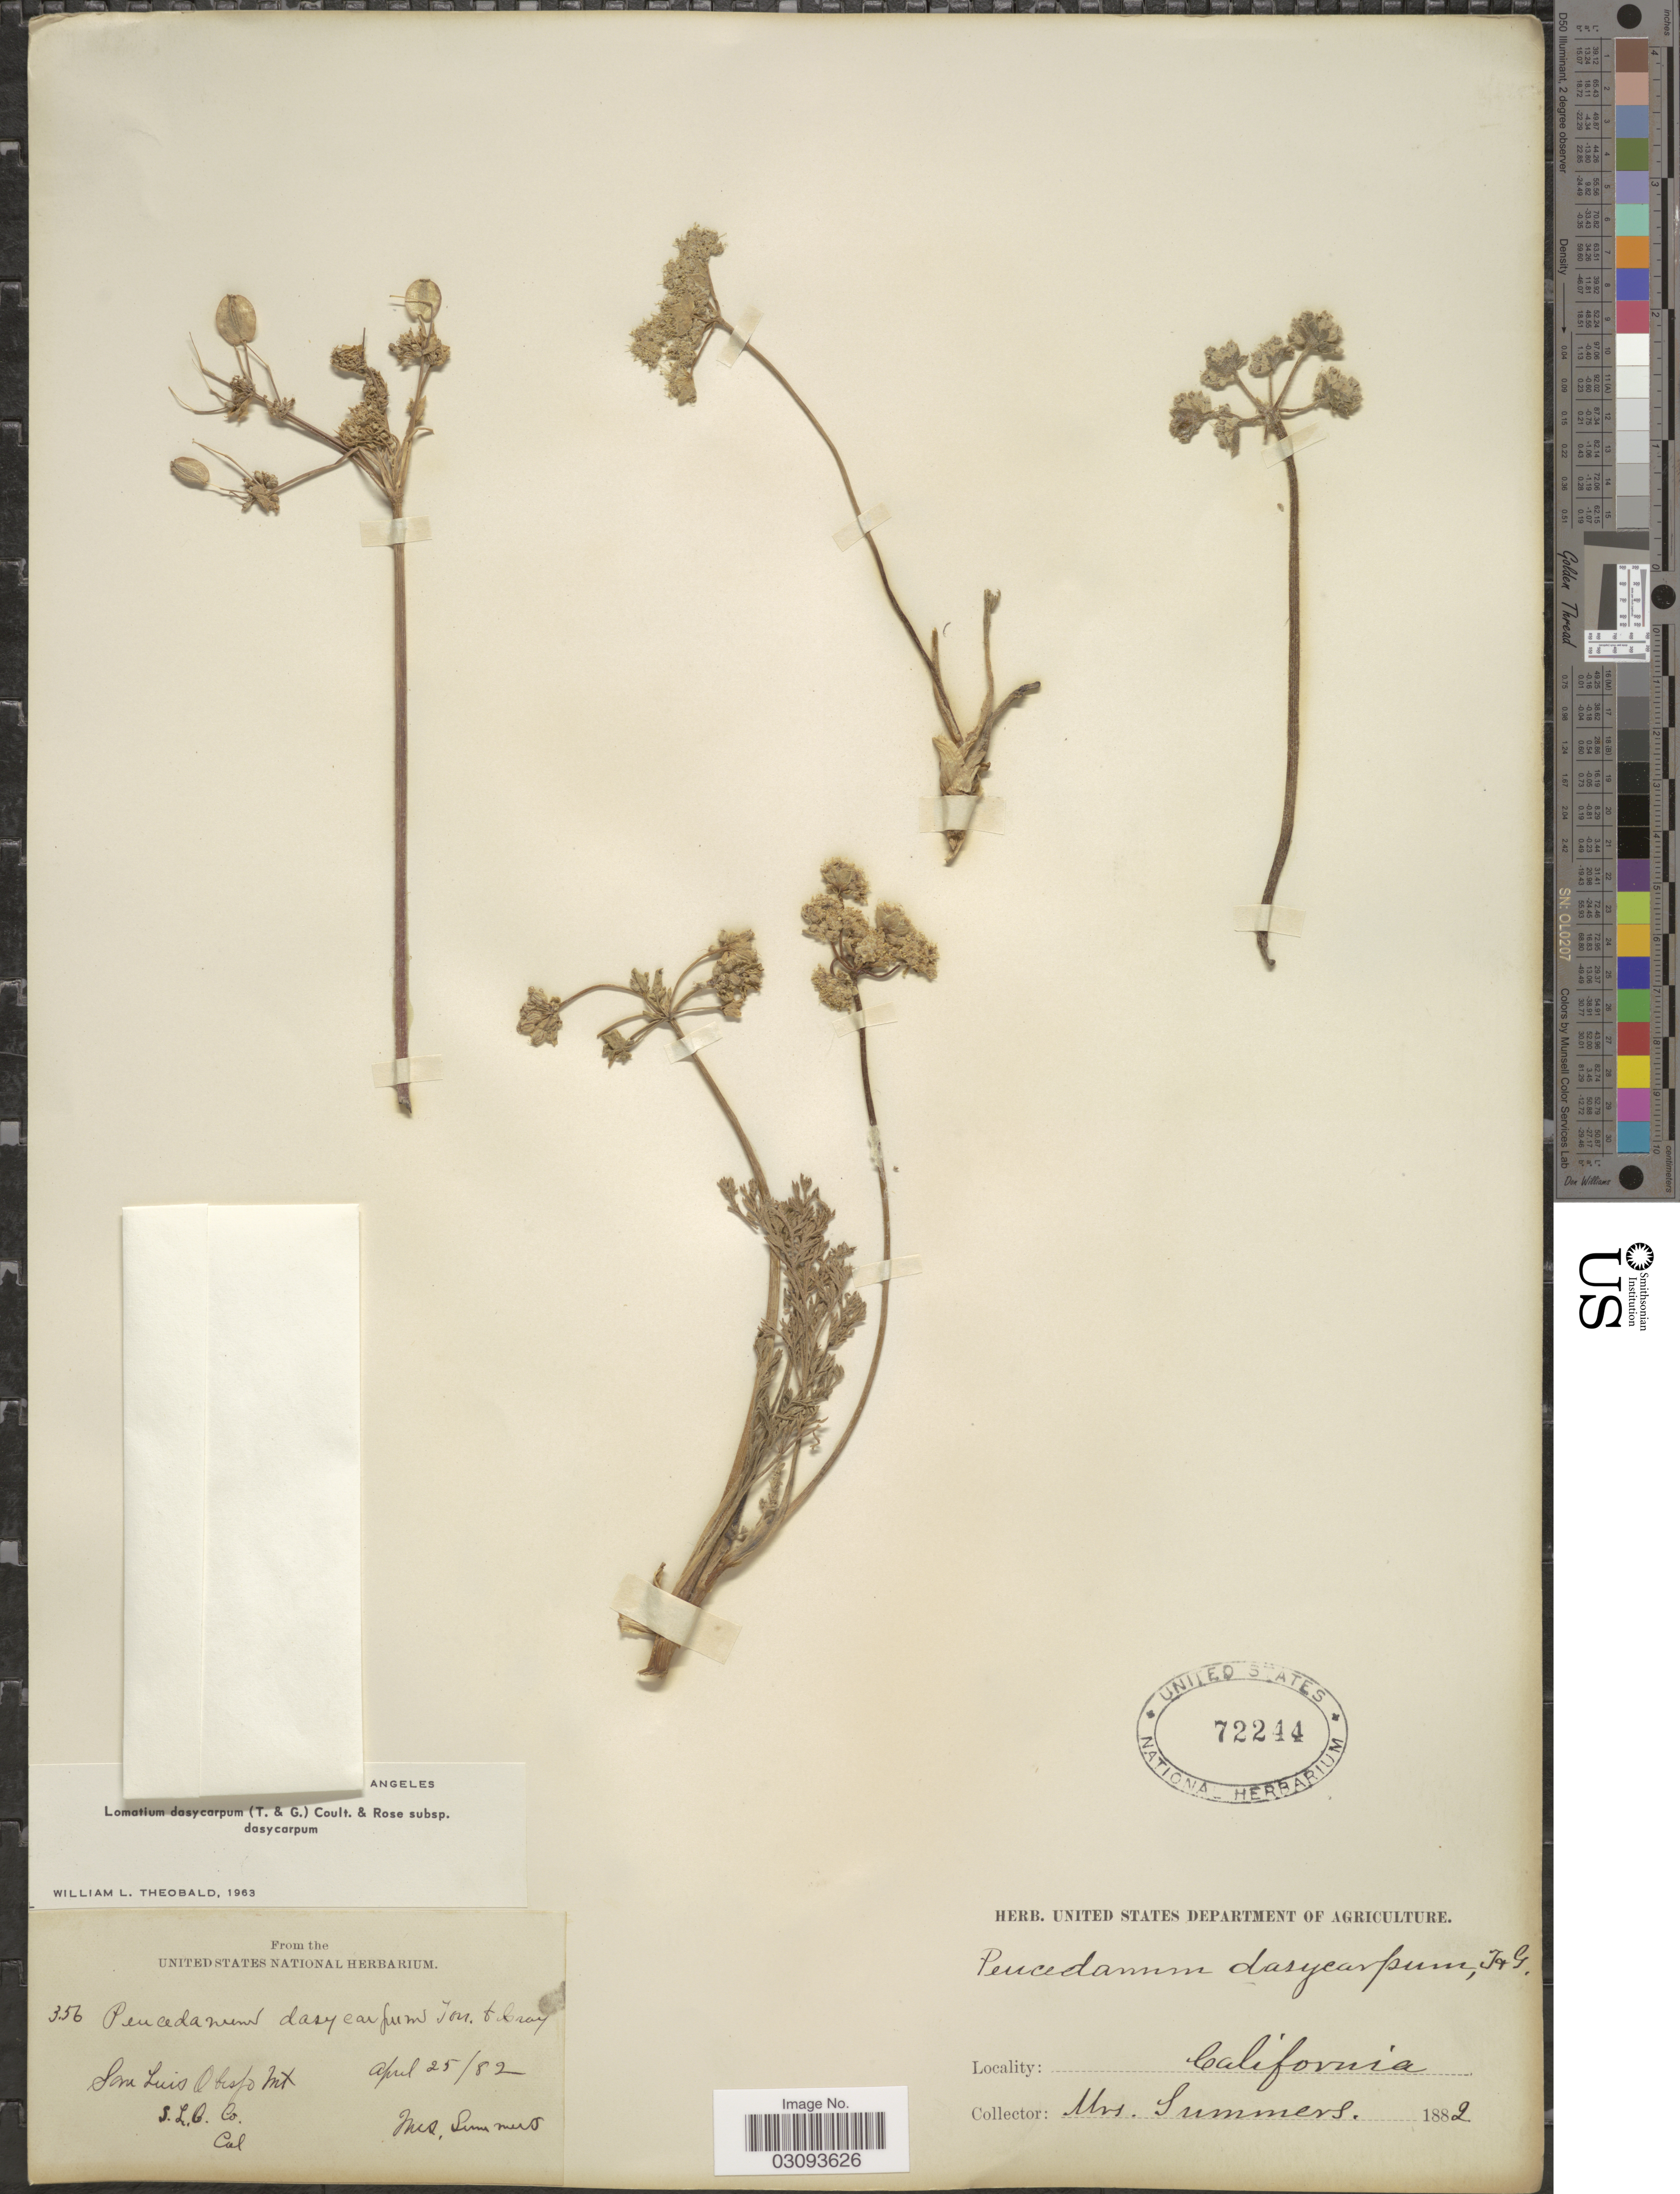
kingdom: Plantae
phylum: Tracheophyta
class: Magnoliopsida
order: Apiales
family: Apiaceae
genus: Lomatium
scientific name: Lomatium dasycarpum subsp. dasycarpum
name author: (Torr.) J.M. Coult. & Rose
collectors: Summers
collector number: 356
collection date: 1882-04-25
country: United States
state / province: California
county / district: San Luis Obispo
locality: San Luis Obispo Mt. S.L.O. Co.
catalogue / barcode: US 72244